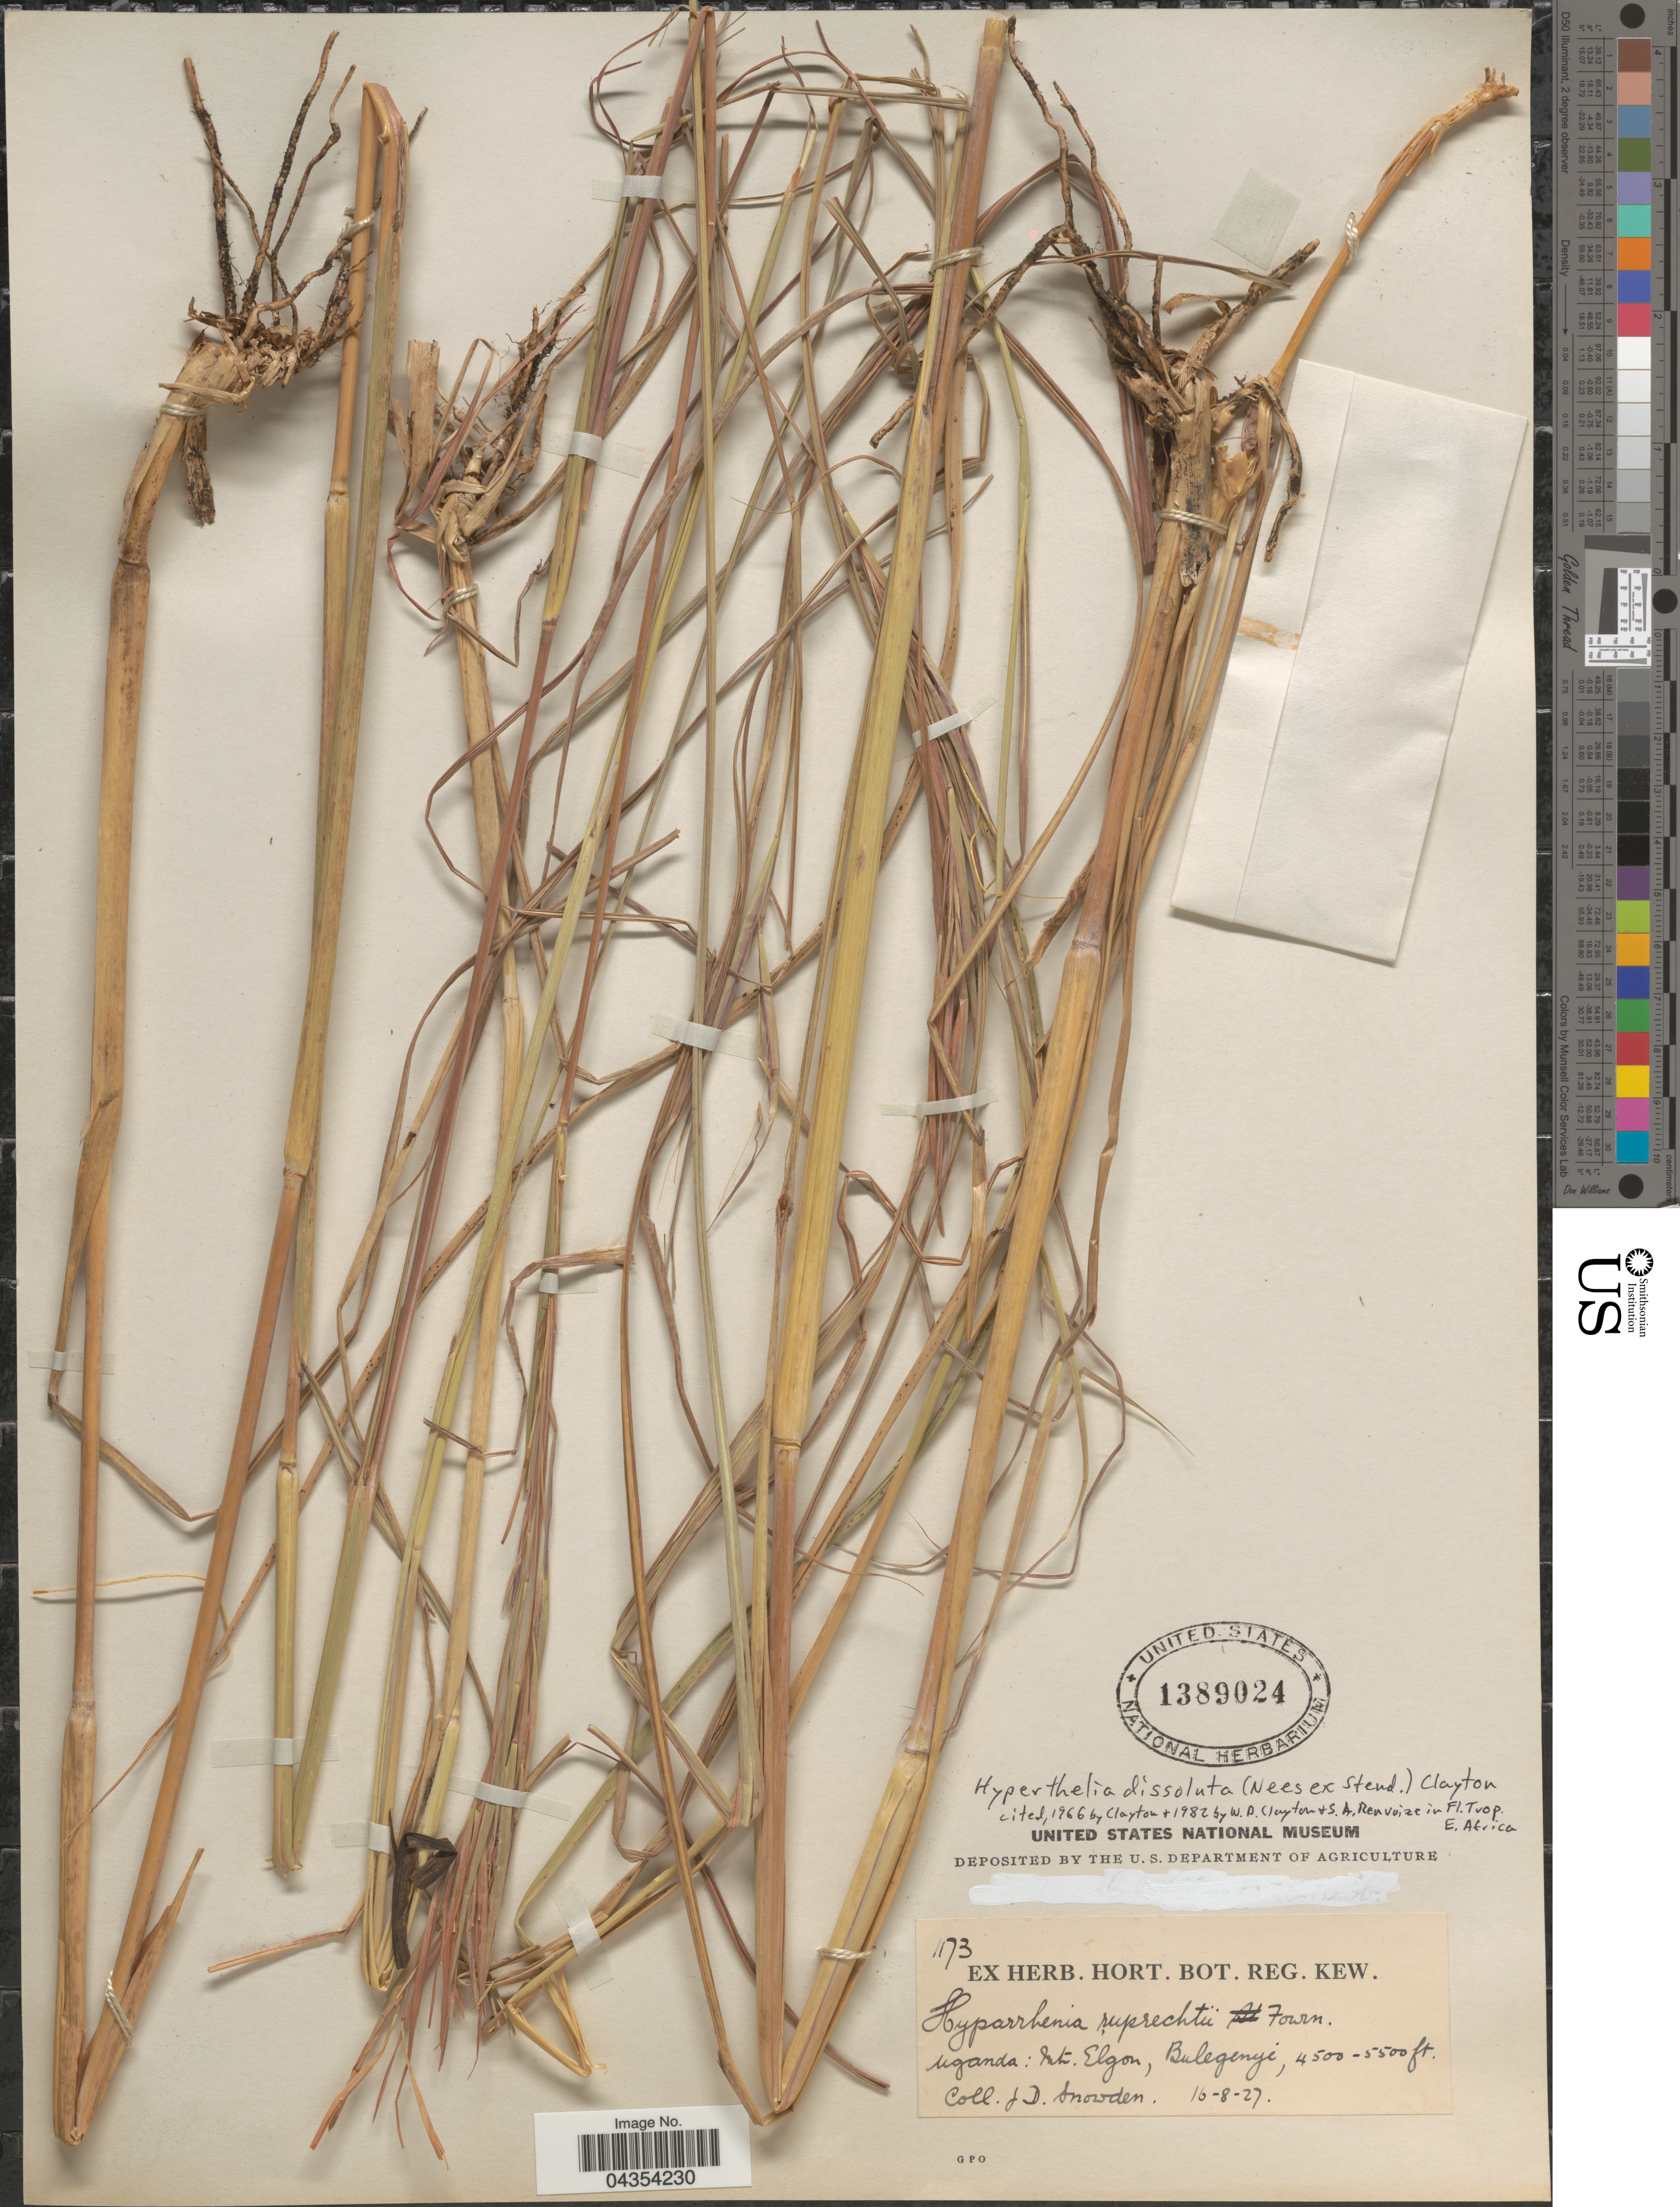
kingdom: Plantae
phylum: Tracheophyta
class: Liliopsida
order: Poales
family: Poaceae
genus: Hyperthelia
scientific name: Hyperthelia dissoluta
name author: (Nees ex Steud.) Clayton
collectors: J. Snowden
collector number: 1173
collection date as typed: Transcribed d/m/y: 16/8/27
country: Uganda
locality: Mtn. Elgon, Bulegenye.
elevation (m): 1372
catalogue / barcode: US 1389024